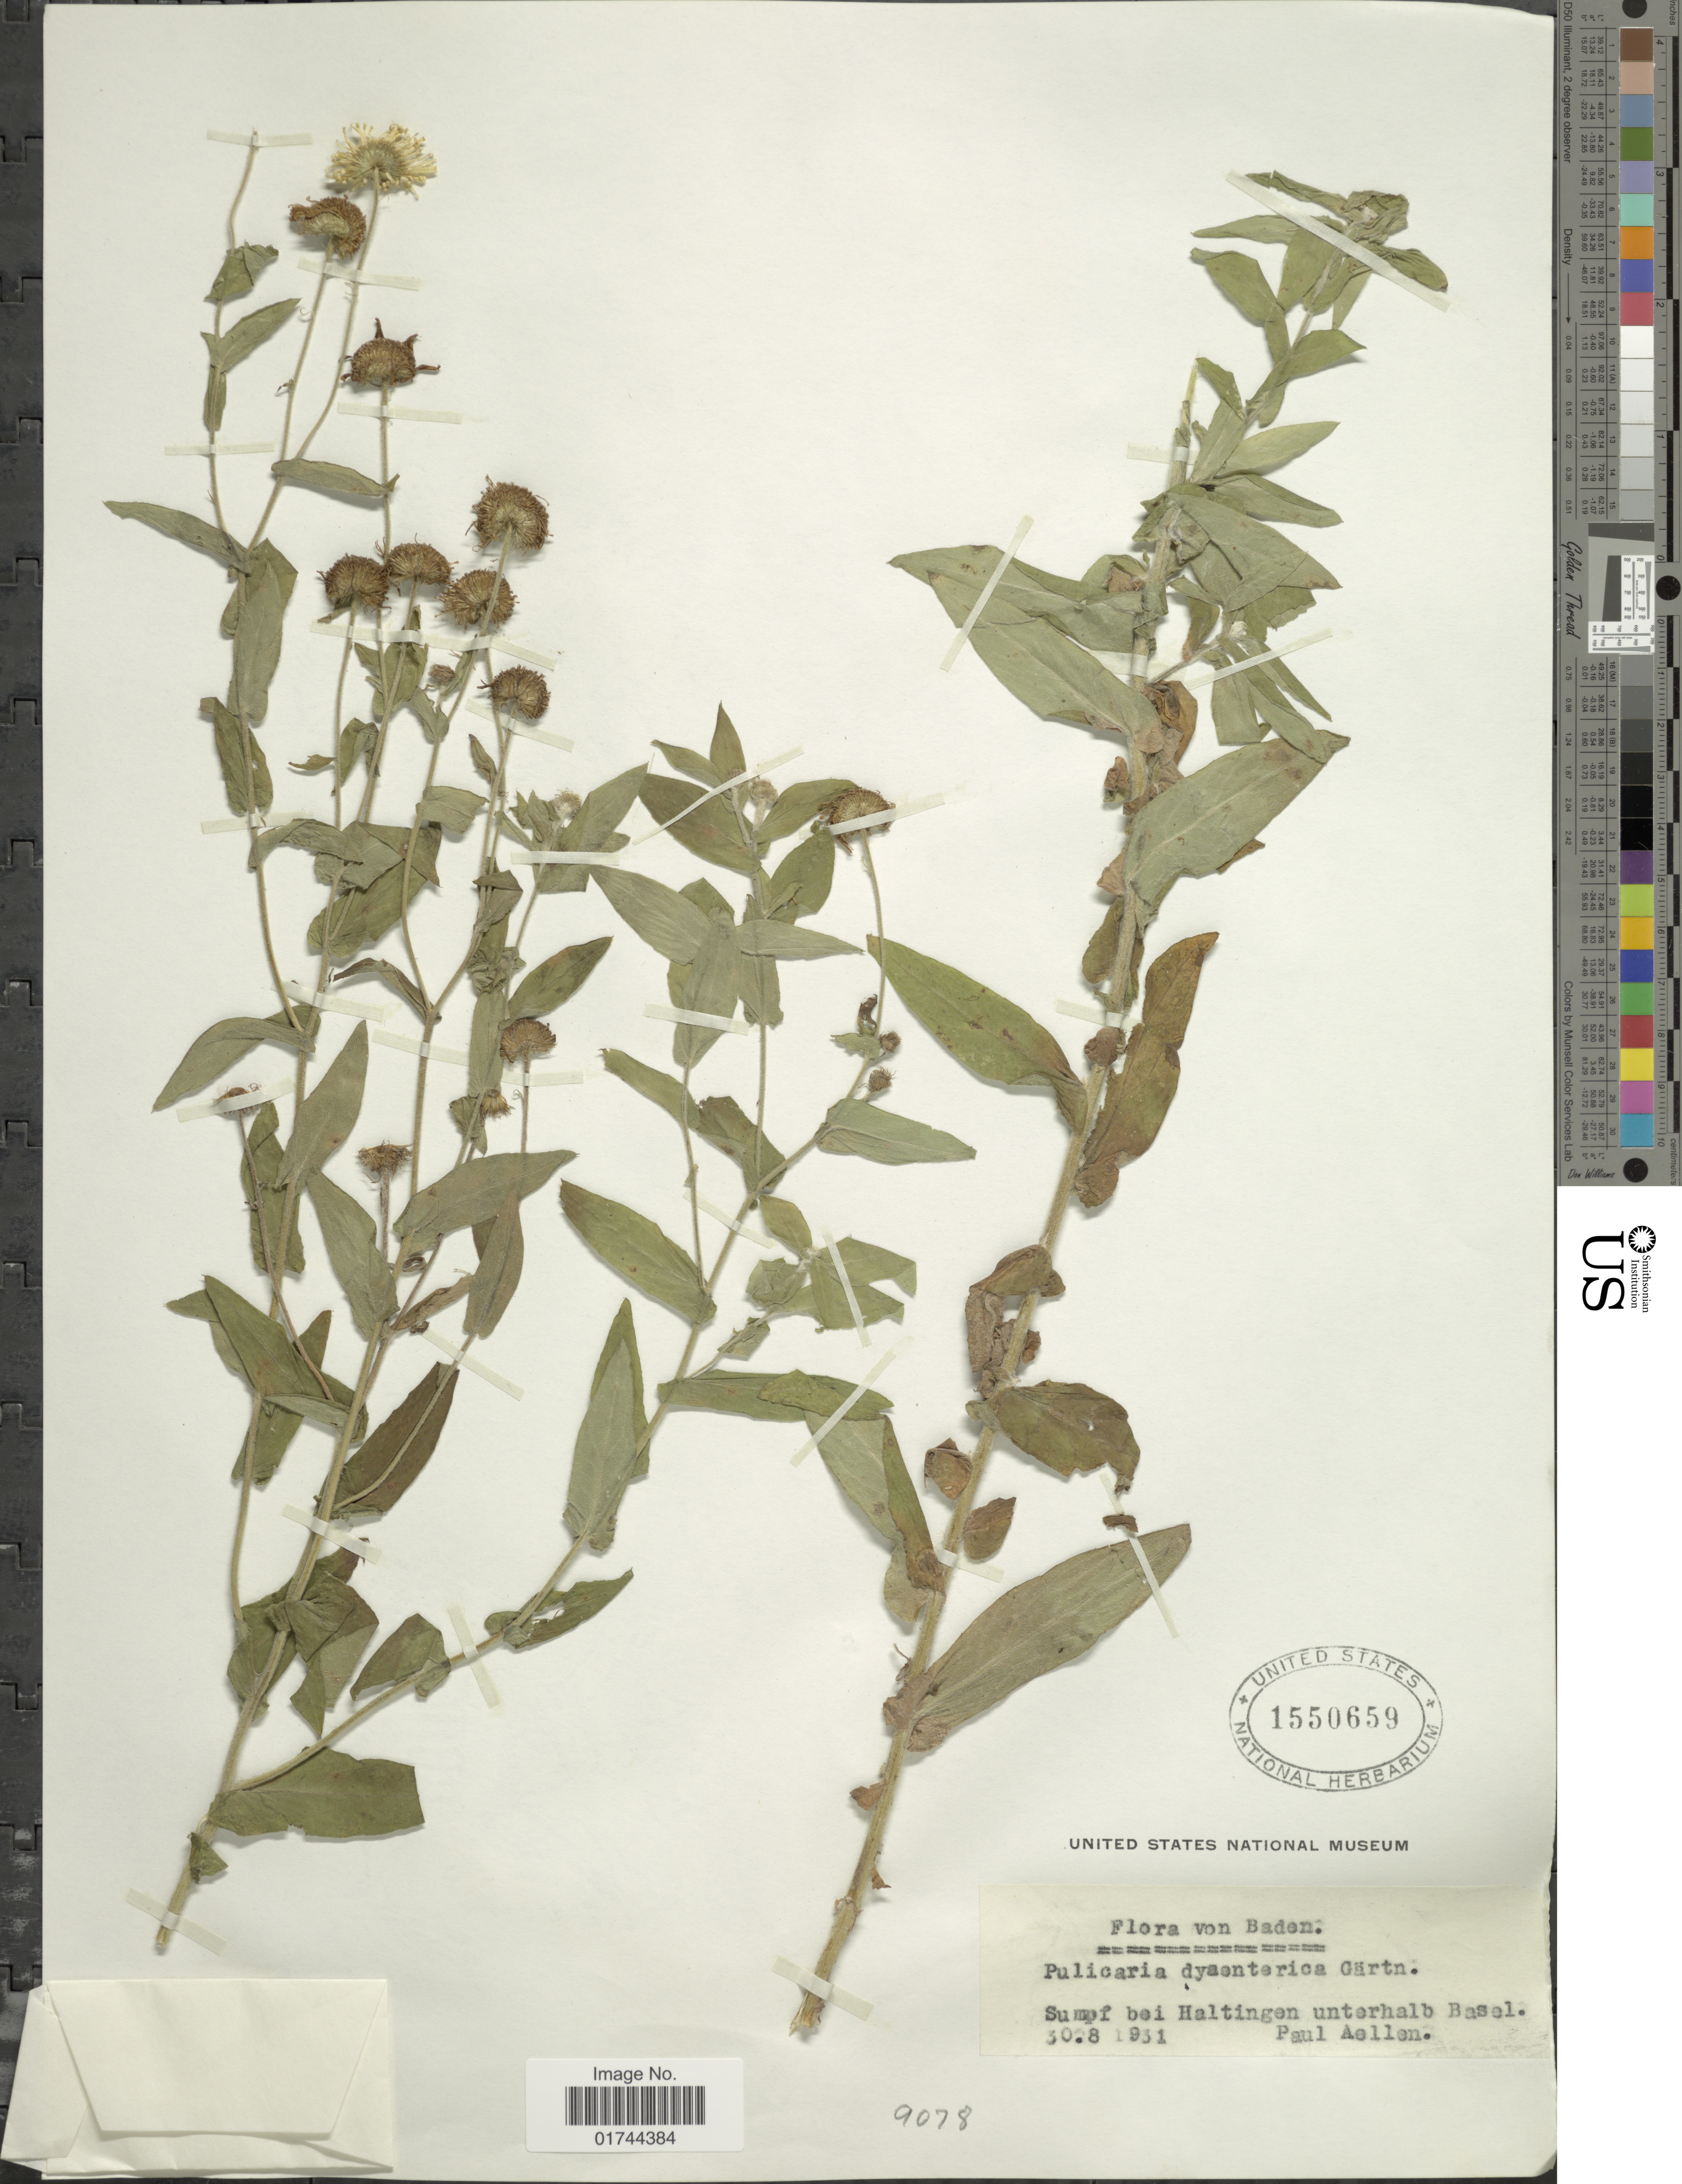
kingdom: Plantae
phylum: Tracheophyta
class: Magnoliopsida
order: Asterales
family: Asteraceae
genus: Pulicaria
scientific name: Pulicaria dysenterica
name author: (L.) Bernh.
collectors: P. Aellen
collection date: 1931-08-30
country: Germany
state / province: Baden-Württemberg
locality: Baden, Sumpf bei Haltingen unterhalb Basel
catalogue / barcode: US 1550659